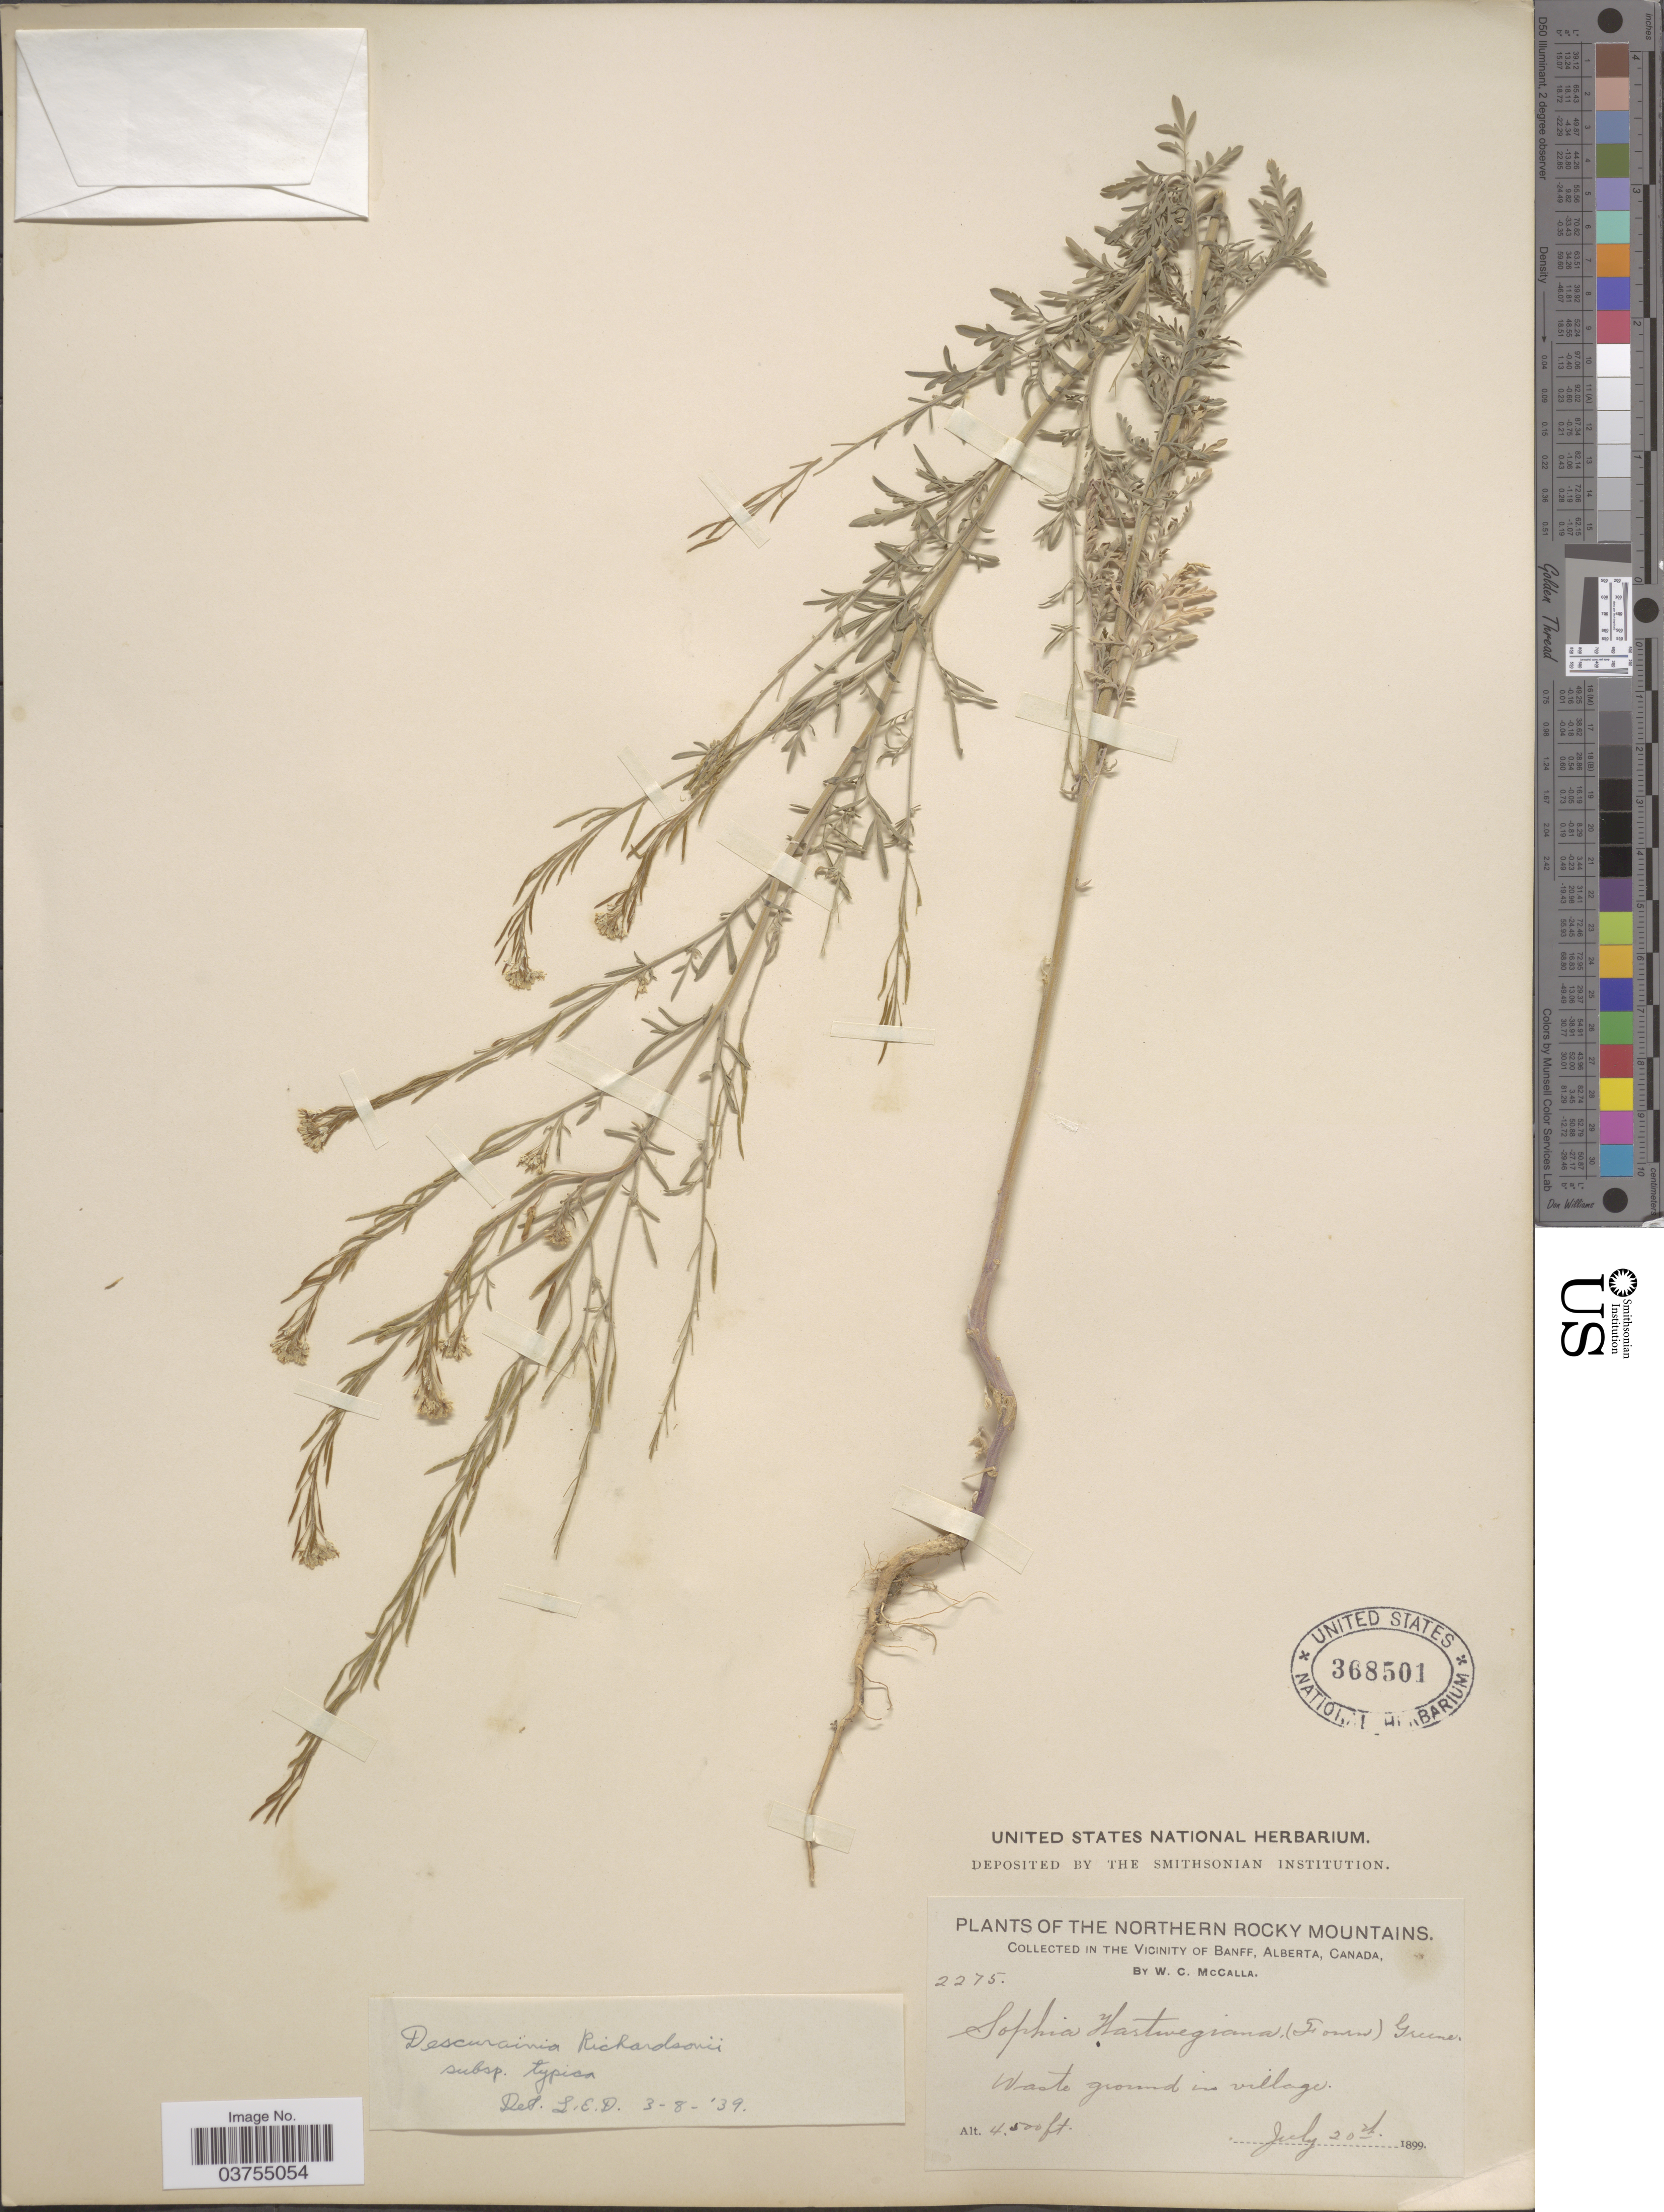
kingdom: Plantae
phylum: Tracheophyta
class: Magnoliopsida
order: Brassicales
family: Brassicaceae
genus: Descurainia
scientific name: Descurainia richardsonii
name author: (C.A. Mey.) O.E. Schulz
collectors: W. McCalla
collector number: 2275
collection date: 1899-07-20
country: Canada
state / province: Alberta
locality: The Northern Rocky Mountains. In the Vicinity of Banff.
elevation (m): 1372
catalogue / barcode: US 368501